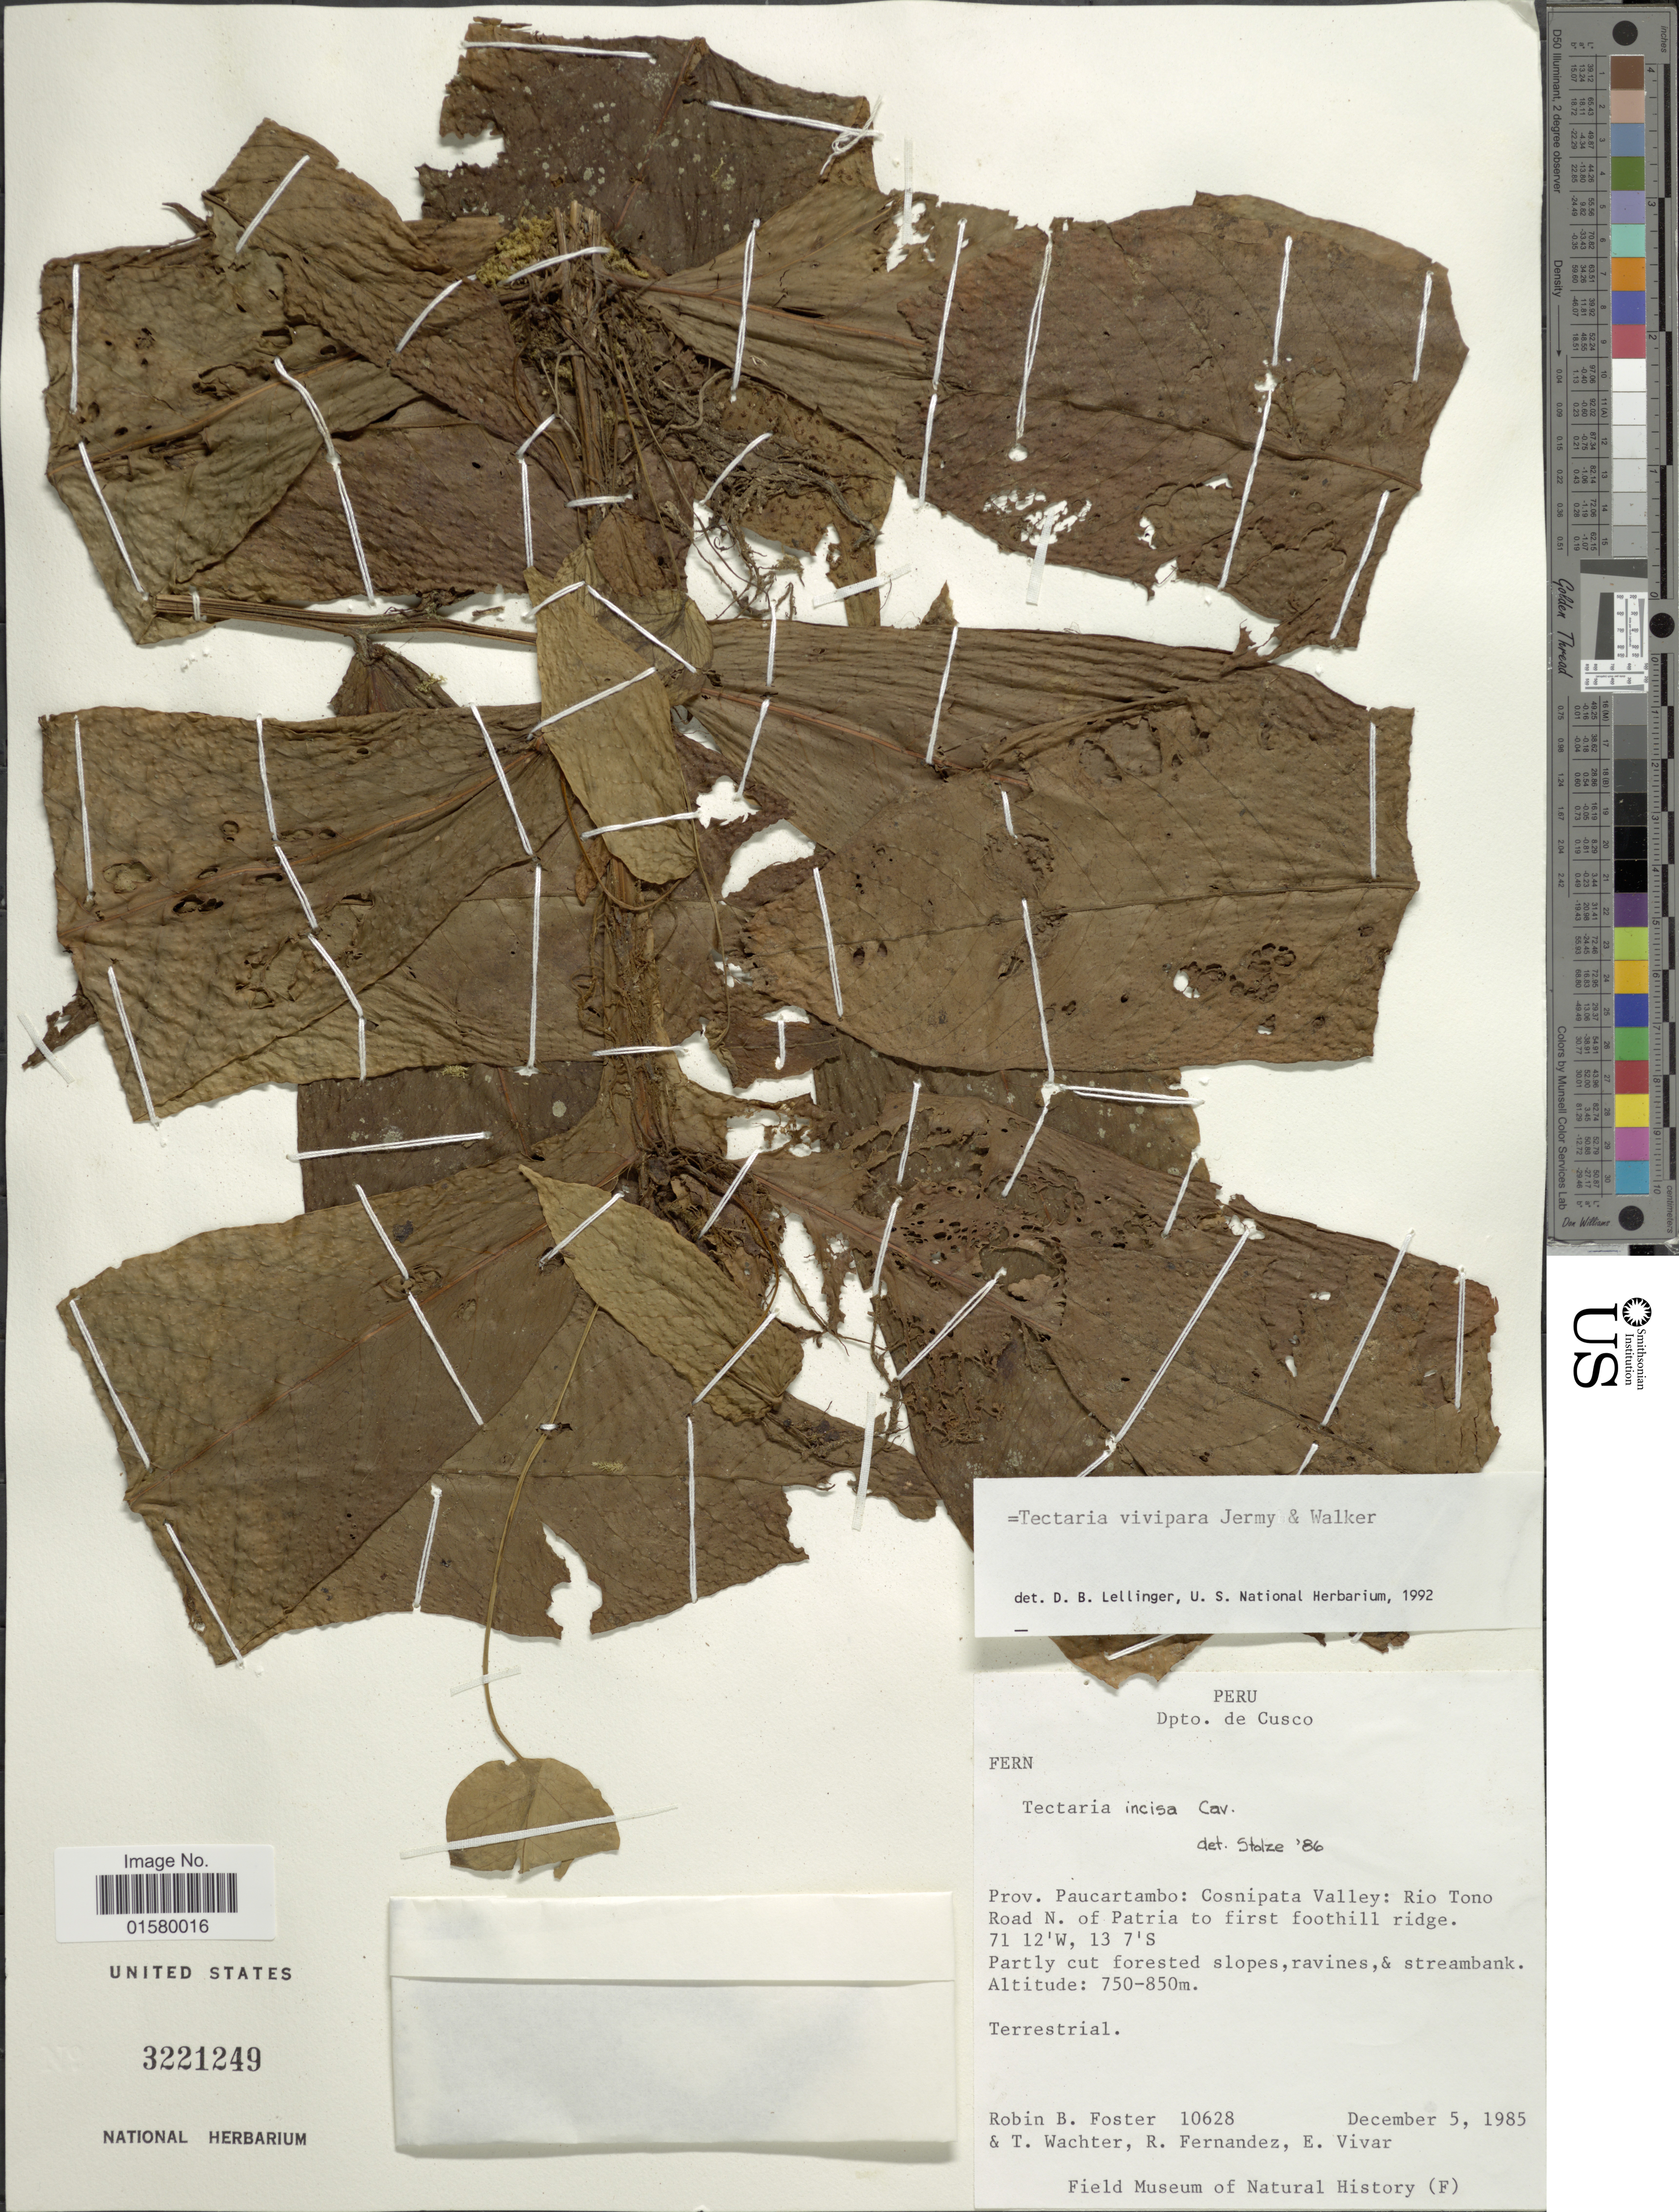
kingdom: Plantae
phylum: Tracheophyta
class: Polypodiopsida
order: Polypodiales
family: Tectariaceae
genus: Tectaria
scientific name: Tectaria vivipara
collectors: R. B. Foster, T. Wachter, R. Fernandez & E. Vivar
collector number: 10628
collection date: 1985-12-05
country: Peru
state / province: Cusco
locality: Dpto. de Cusco, Prov. Paucartambo: Cosnipata Valley: Rio Tono Road N. of Patria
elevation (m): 750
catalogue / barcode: US 3221249